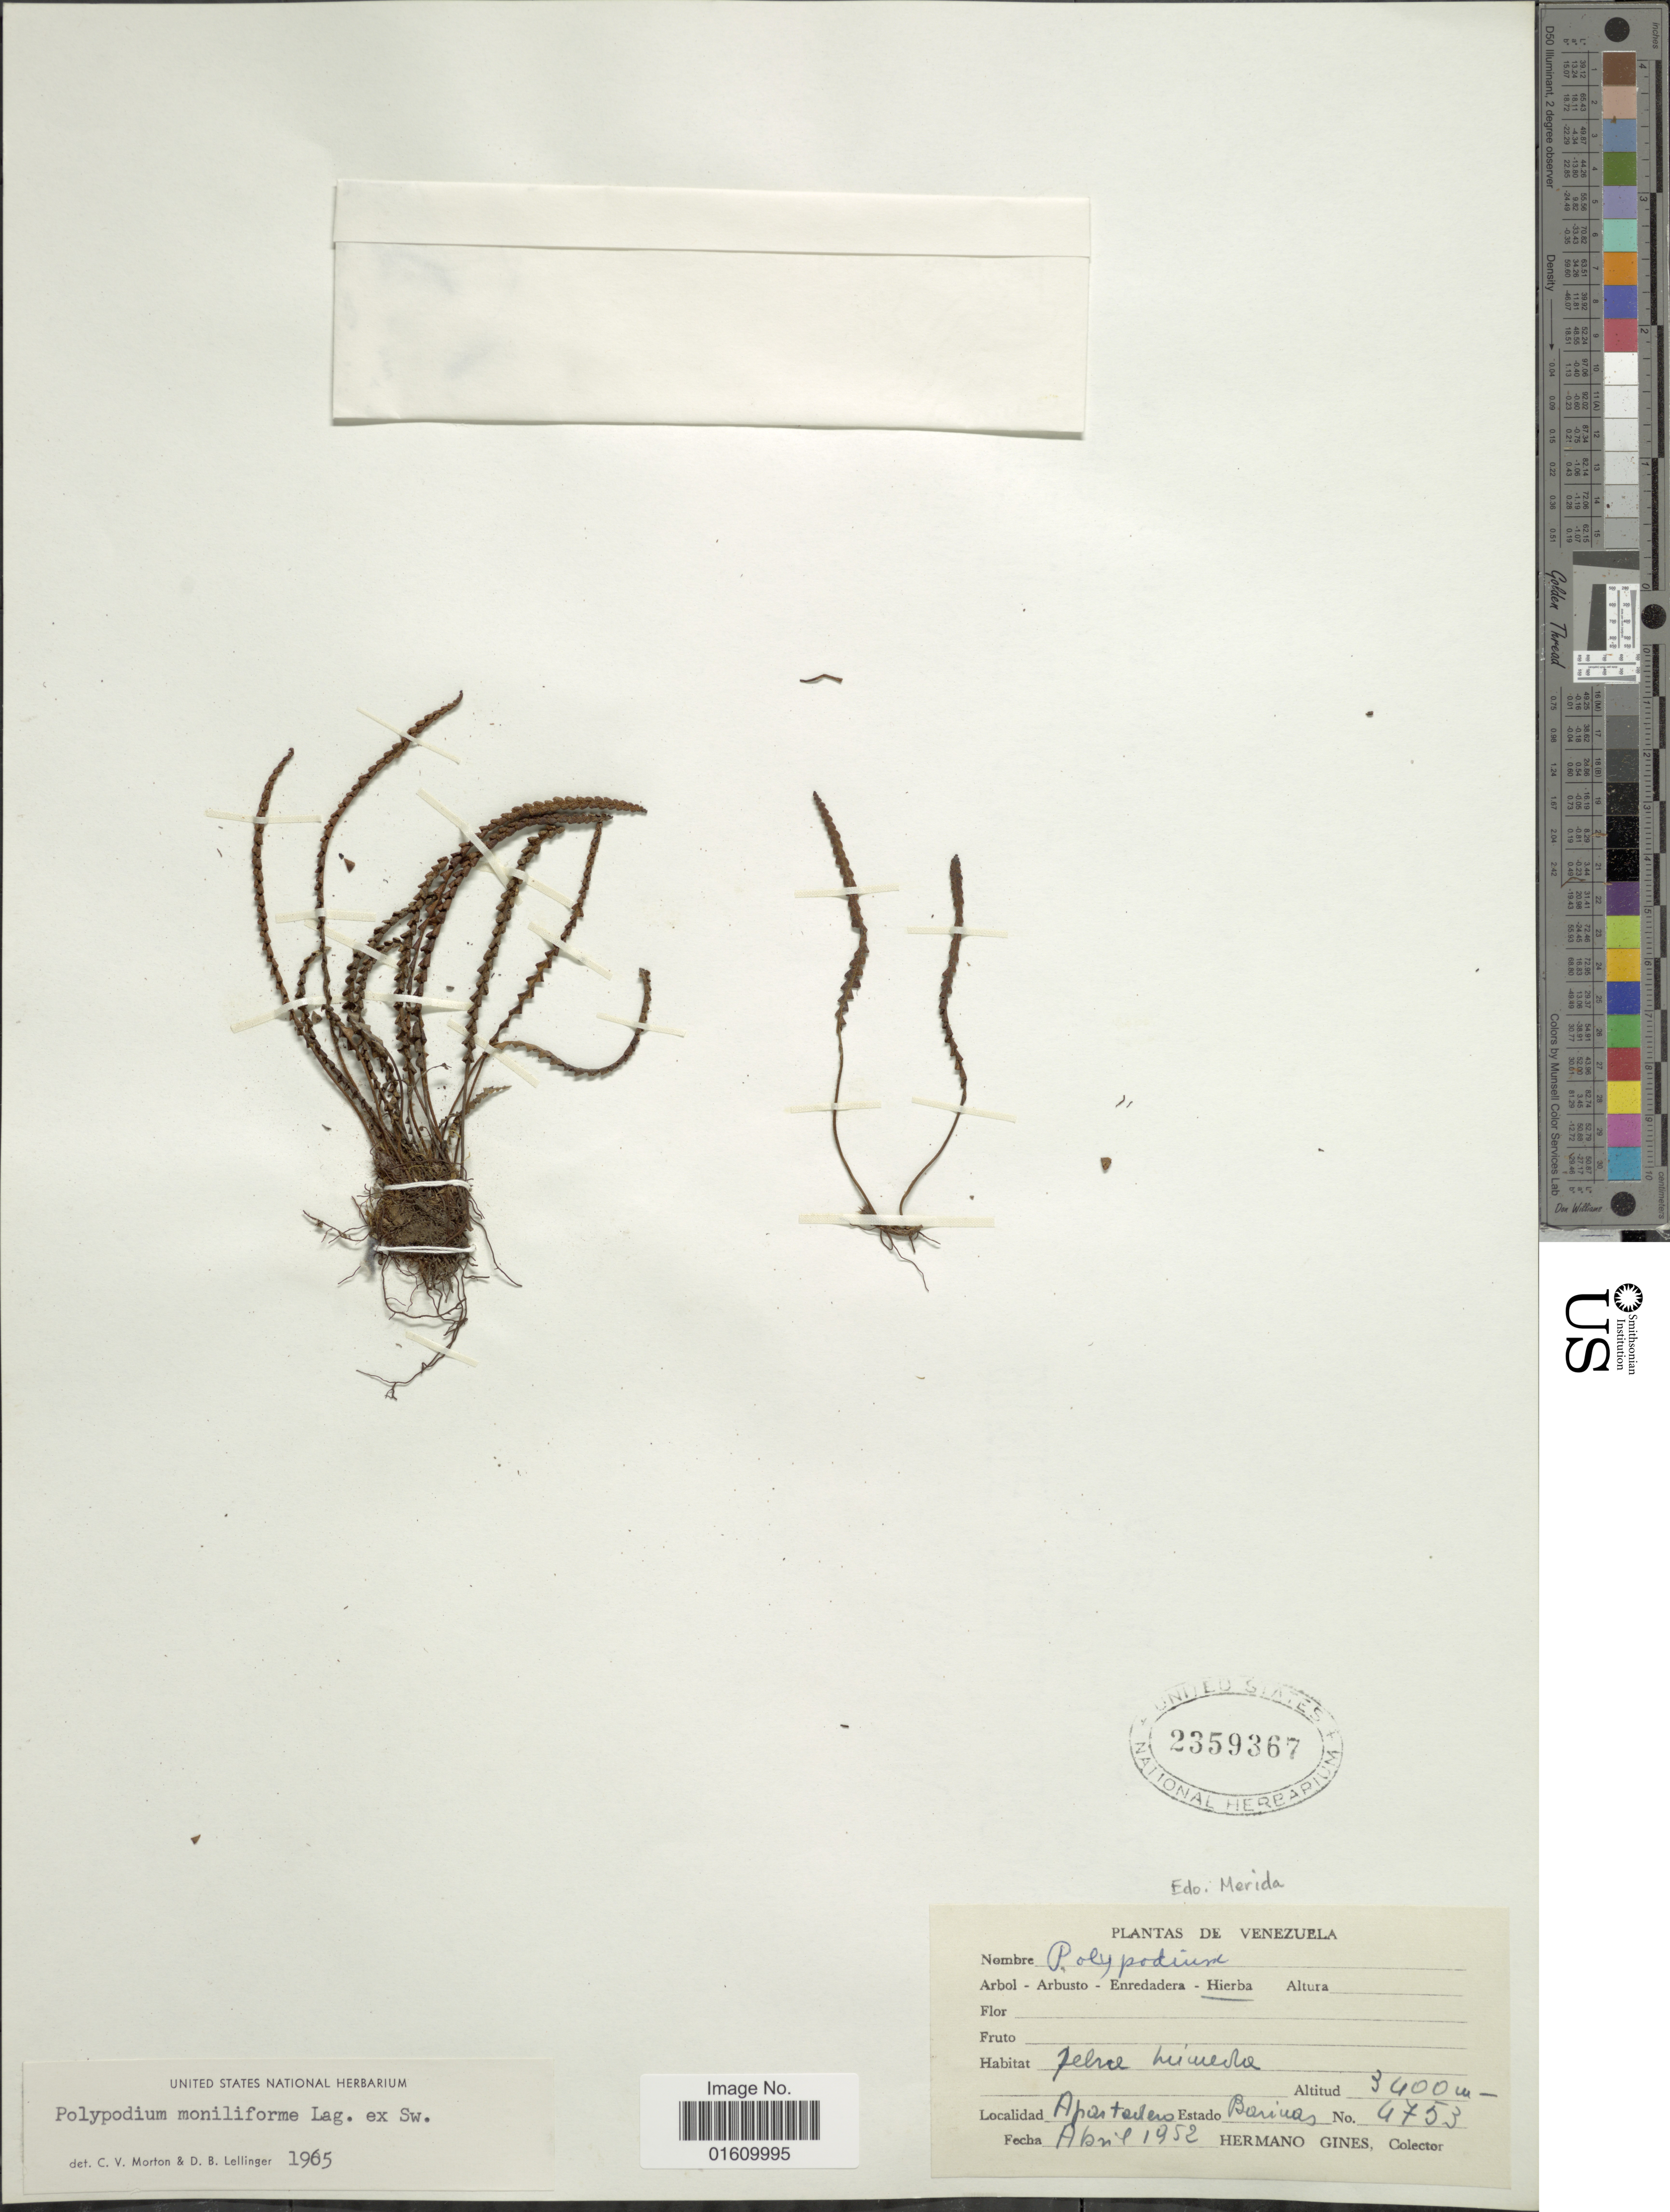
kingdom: Plantae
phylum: Tracheophyta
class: Polypodiopsida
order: Polypodiales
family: Polypodiaceae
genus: Melpomene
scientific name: Melpomene moniliformis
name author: (Lag. ex Sw.) A.R. Sm. & R.C. Moran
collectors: Bro. Gines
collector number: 4753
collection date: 1952-04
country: Venezuela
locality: Apostalero, Estado Borinas.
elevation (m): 3400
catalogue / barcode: US 2359367